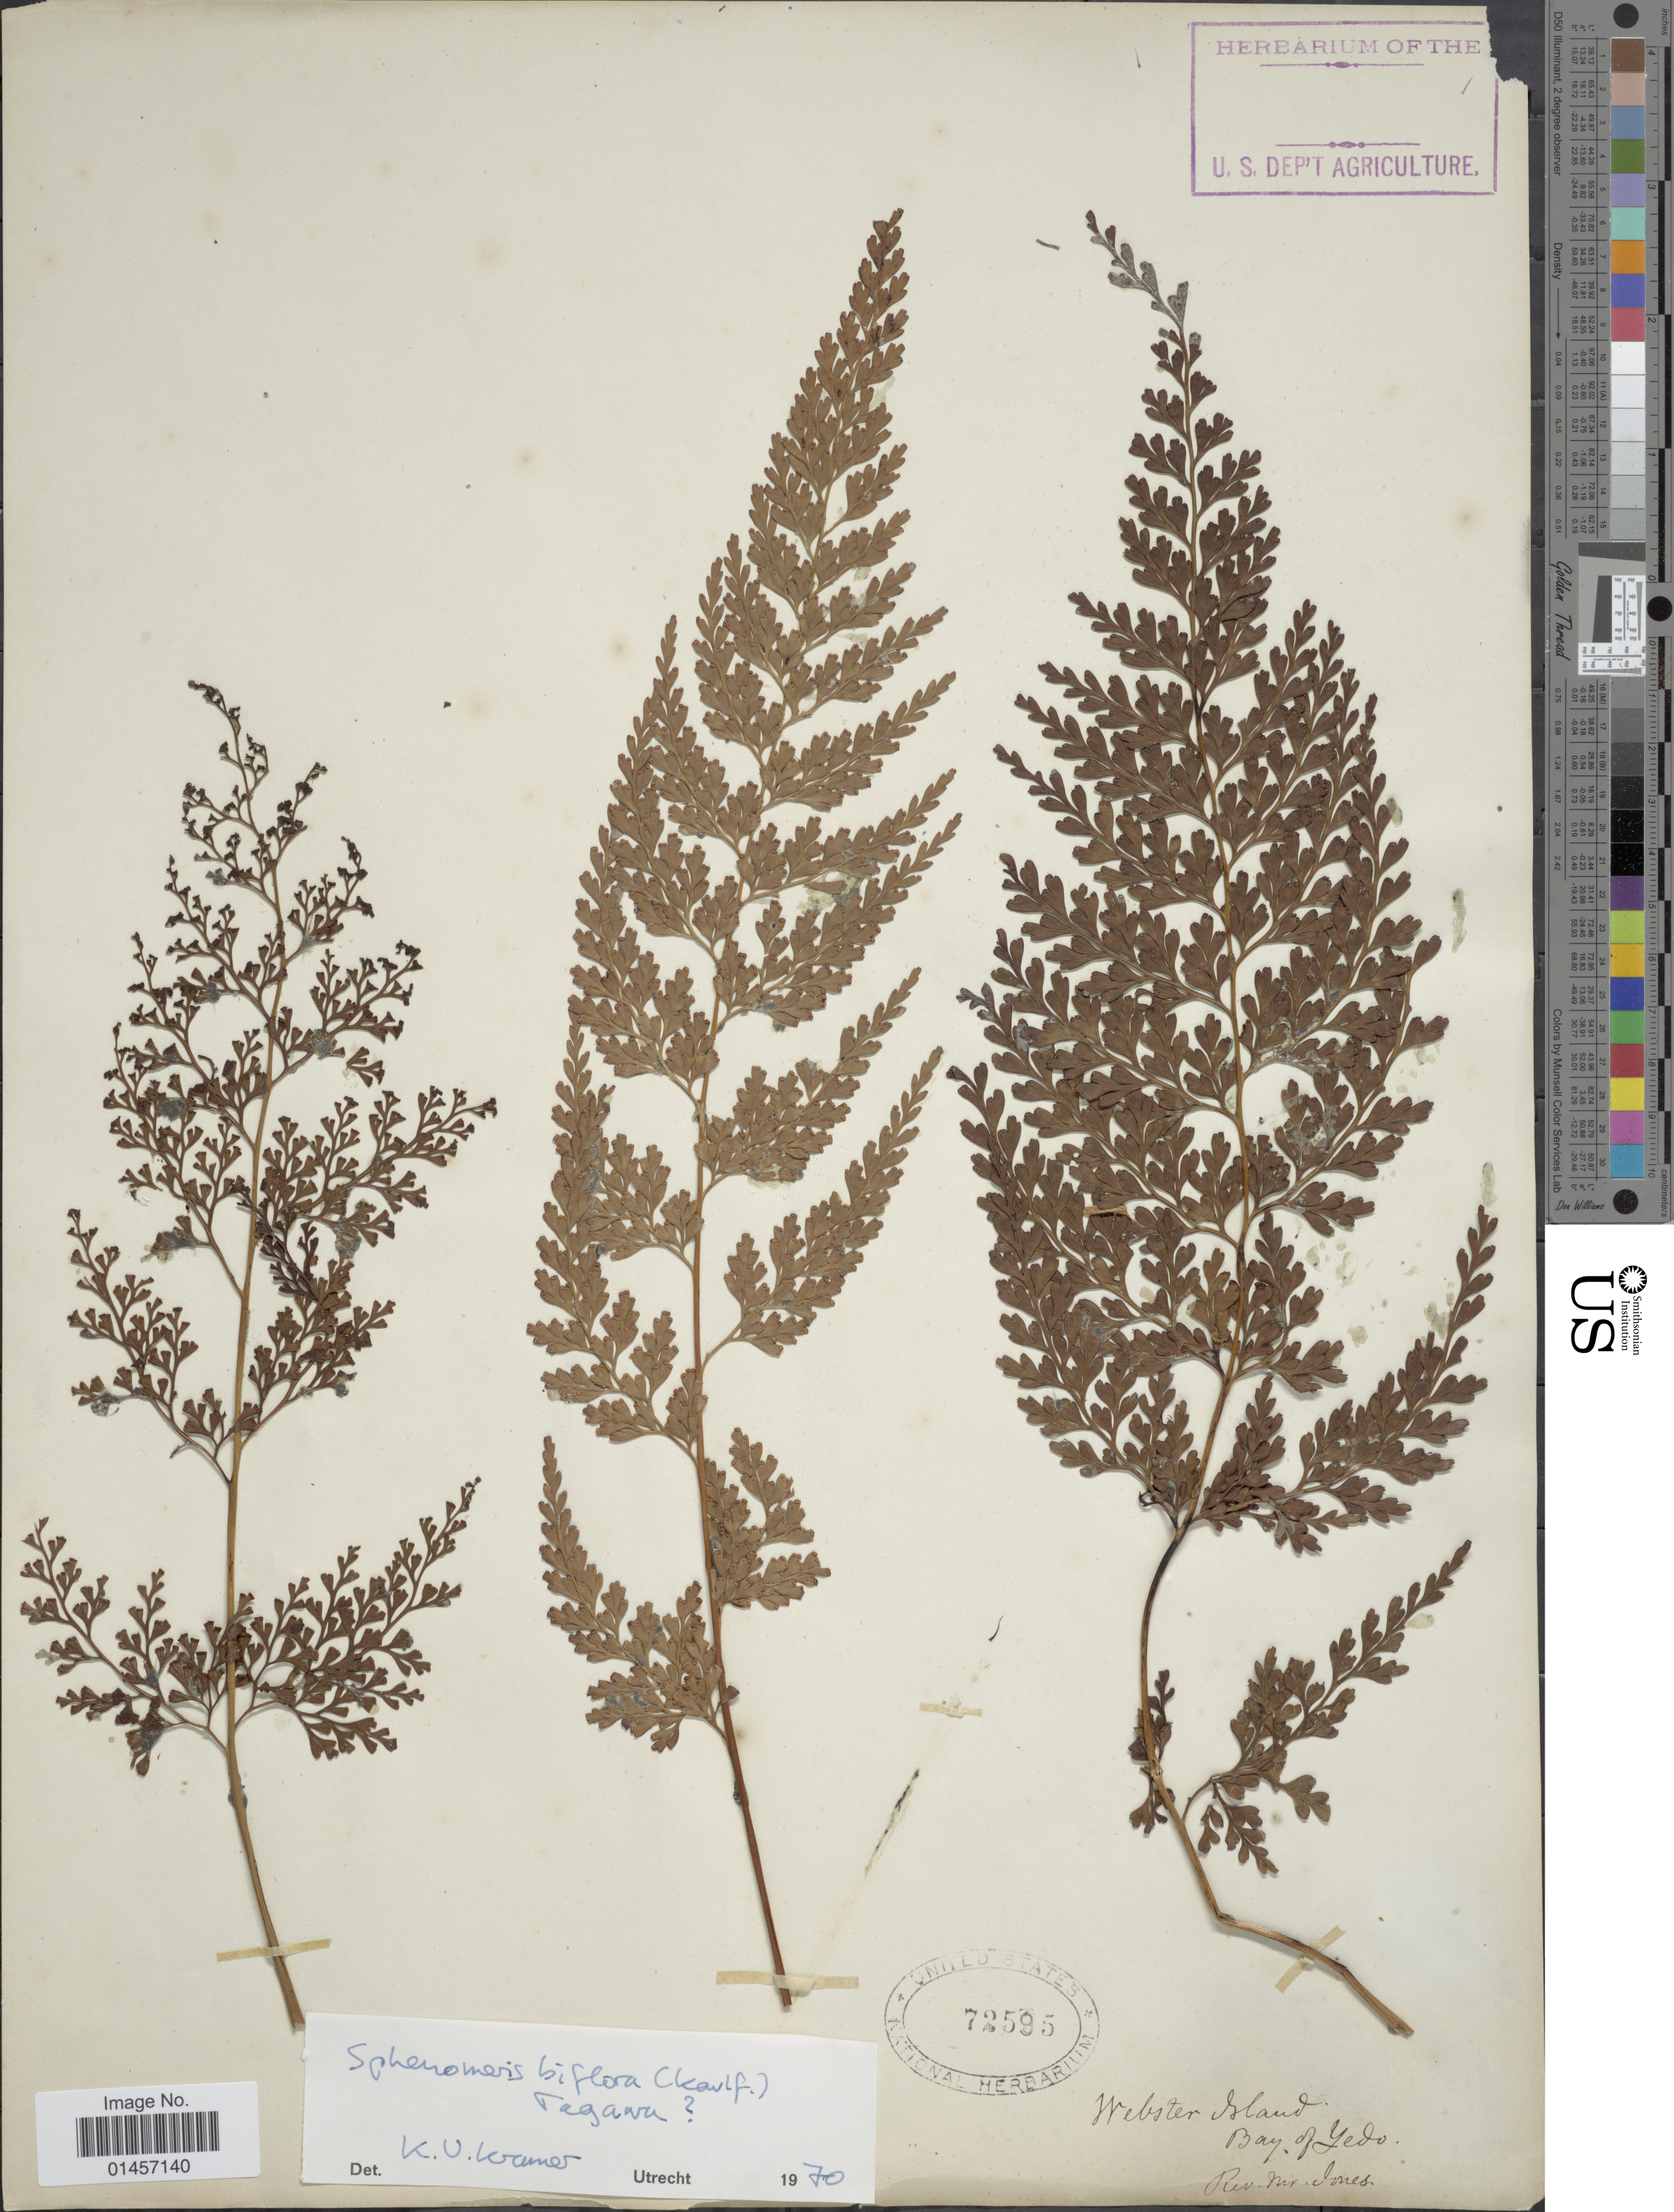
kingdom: Plantae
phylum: Tracheophyta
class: Polypodiopsida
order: Polypodiales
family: Lindsaeaceae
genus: Sphenomeris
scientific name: Sphenomeris biflora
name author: (Kaulf.) Mett.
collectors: Jones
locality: Webster Island, Bay of Yedo [interpreted]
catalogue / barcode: US 72595